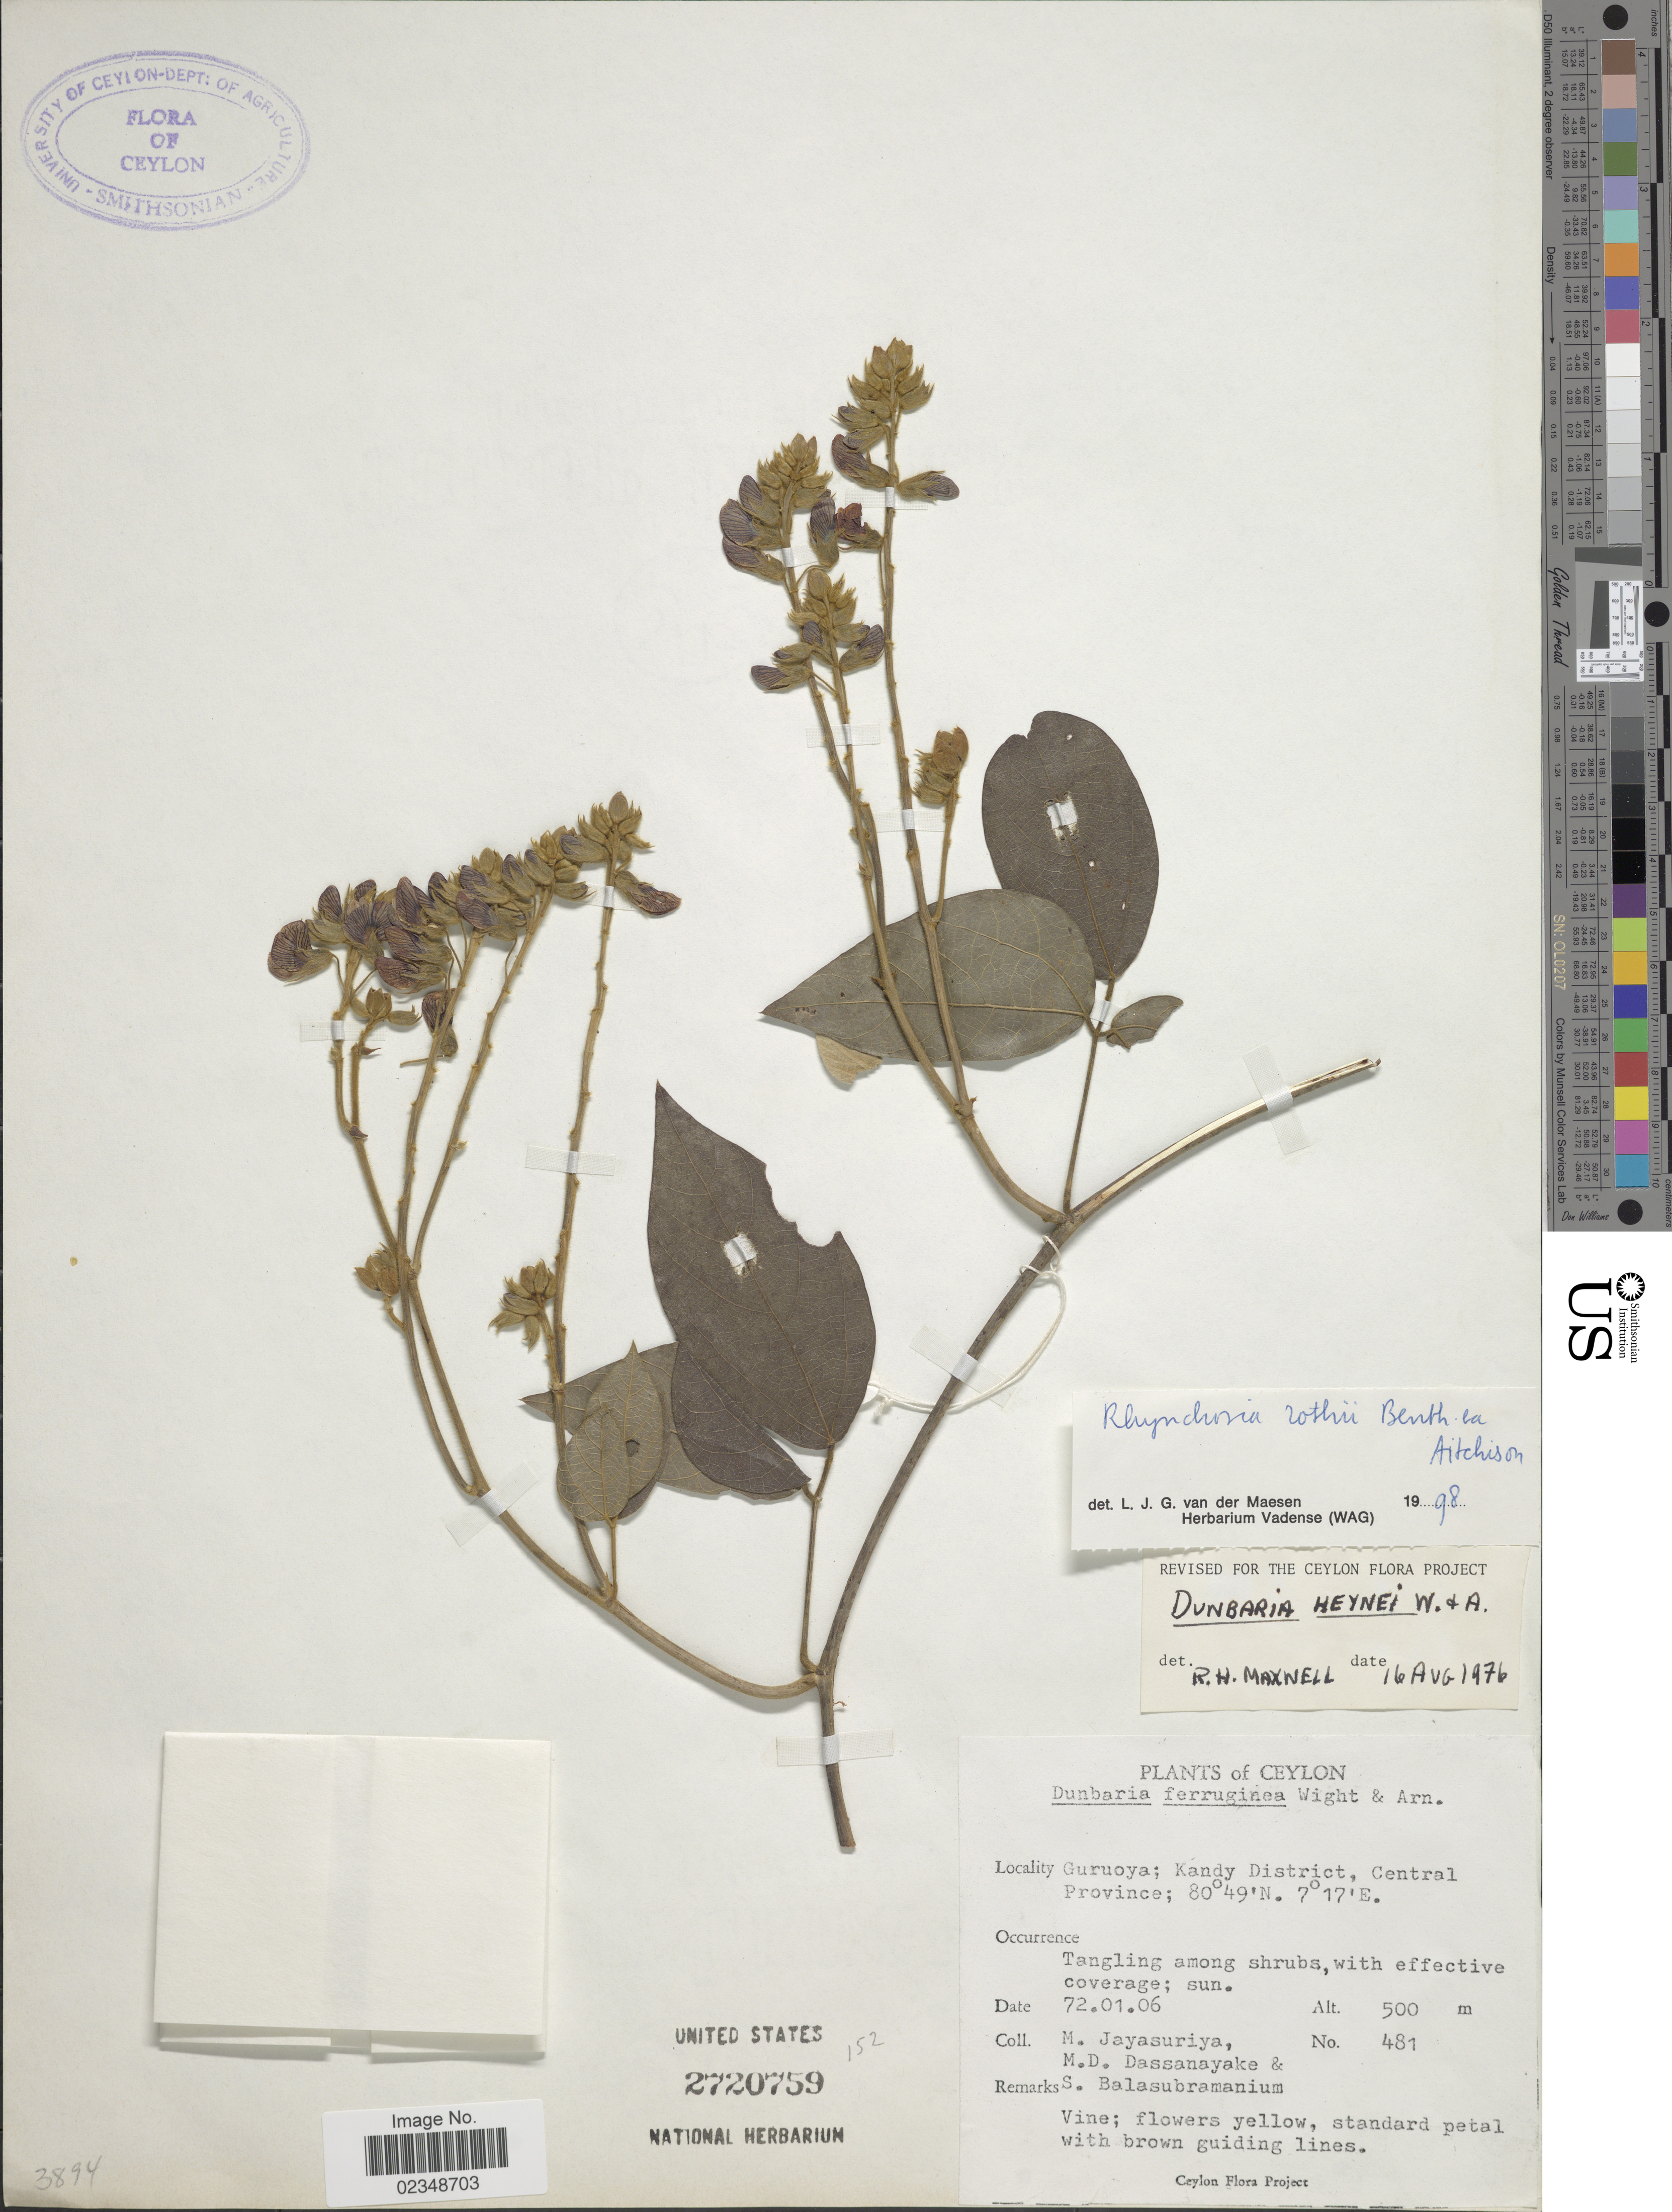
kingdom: Plantae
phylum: Tracheophyta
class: Magnoliopsida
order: Fabales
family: Fabaceae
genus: Rhynchosia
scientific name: Rhynchosia rothii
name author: Benth. ex Aitch.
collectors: A. H. Jayasuriya, M. D. Dassanayake & S. Balasubramanium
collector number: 481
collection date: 1972-01-06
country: Sri Lanka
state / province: Central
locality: Ceylon, Guruoya; Kandy District, Central Province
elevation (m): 500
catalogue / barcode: US 2720759